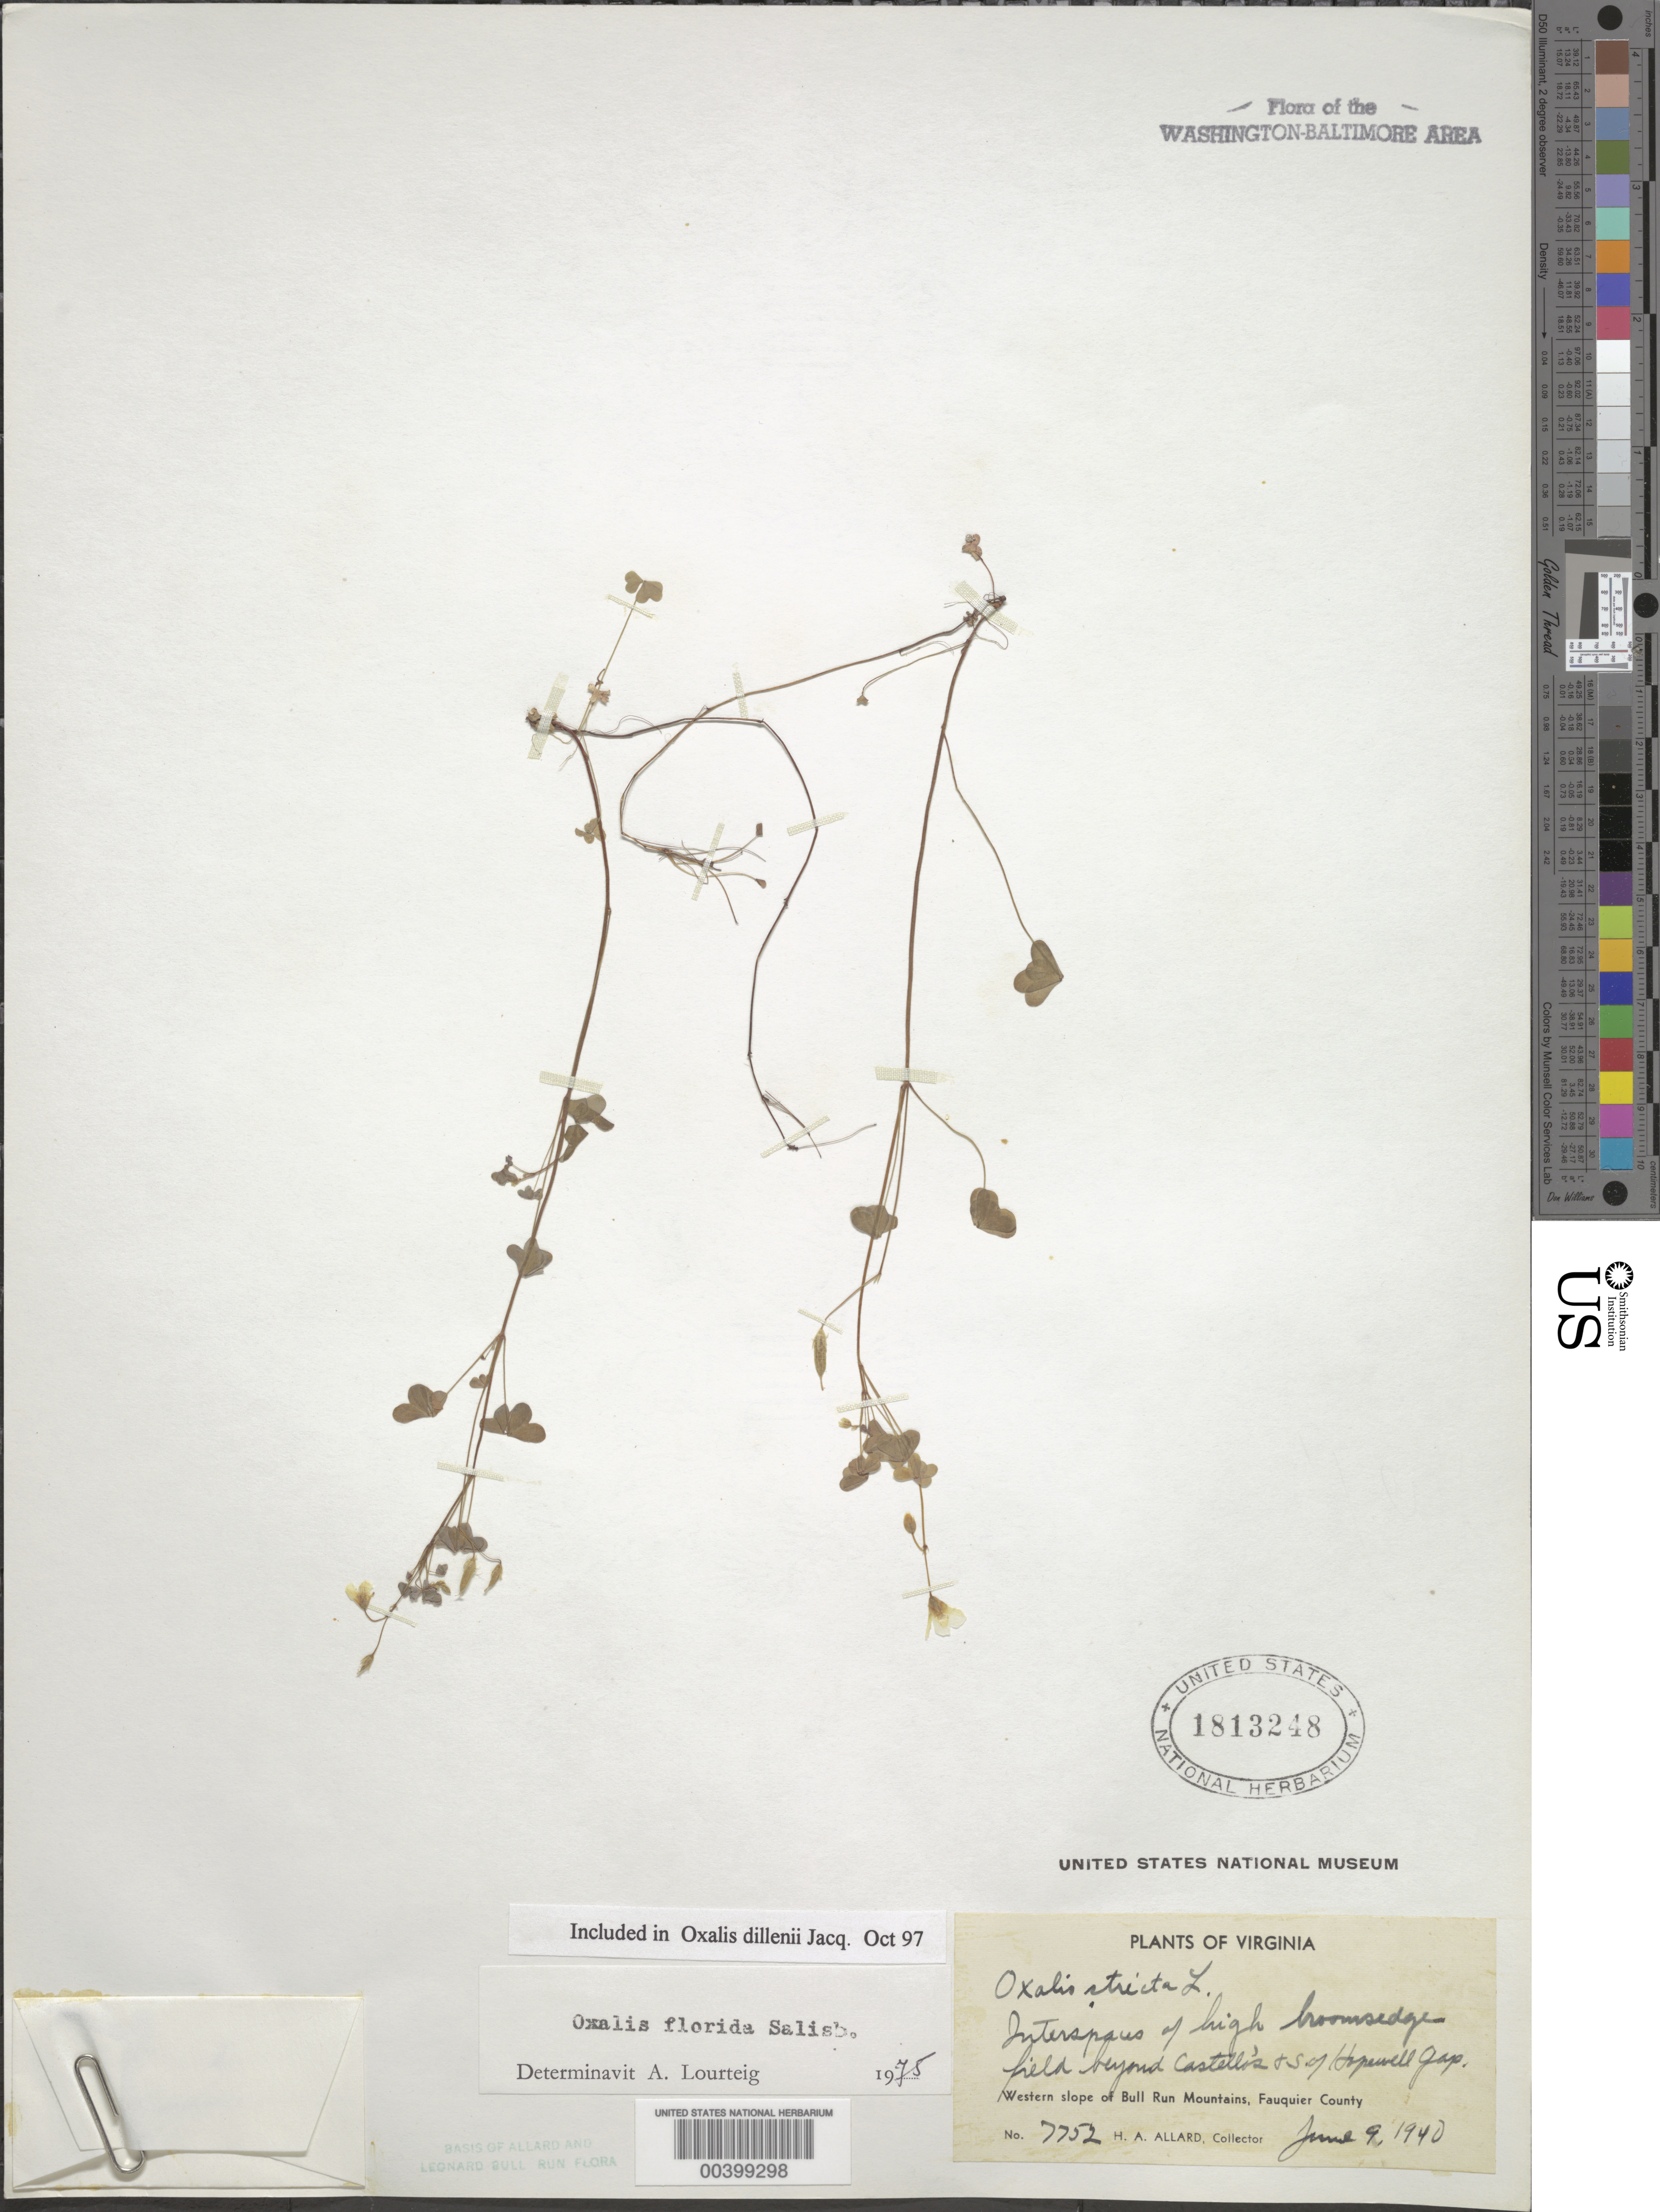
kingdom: Plantae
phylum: Tracheophyta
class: Magnoliopsida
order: Oxalidales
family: Oxalidaceae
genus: Oxalis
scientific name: Oxalis dillenii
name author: Jacq.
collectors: H. A. Allard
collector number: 7752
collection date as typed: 09 Jun 1940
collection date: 1940-06-09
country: United States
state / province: Virginia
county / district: Fauquier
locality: South of Hopewell Gap, Castellos quarry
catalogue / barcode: US 1813248